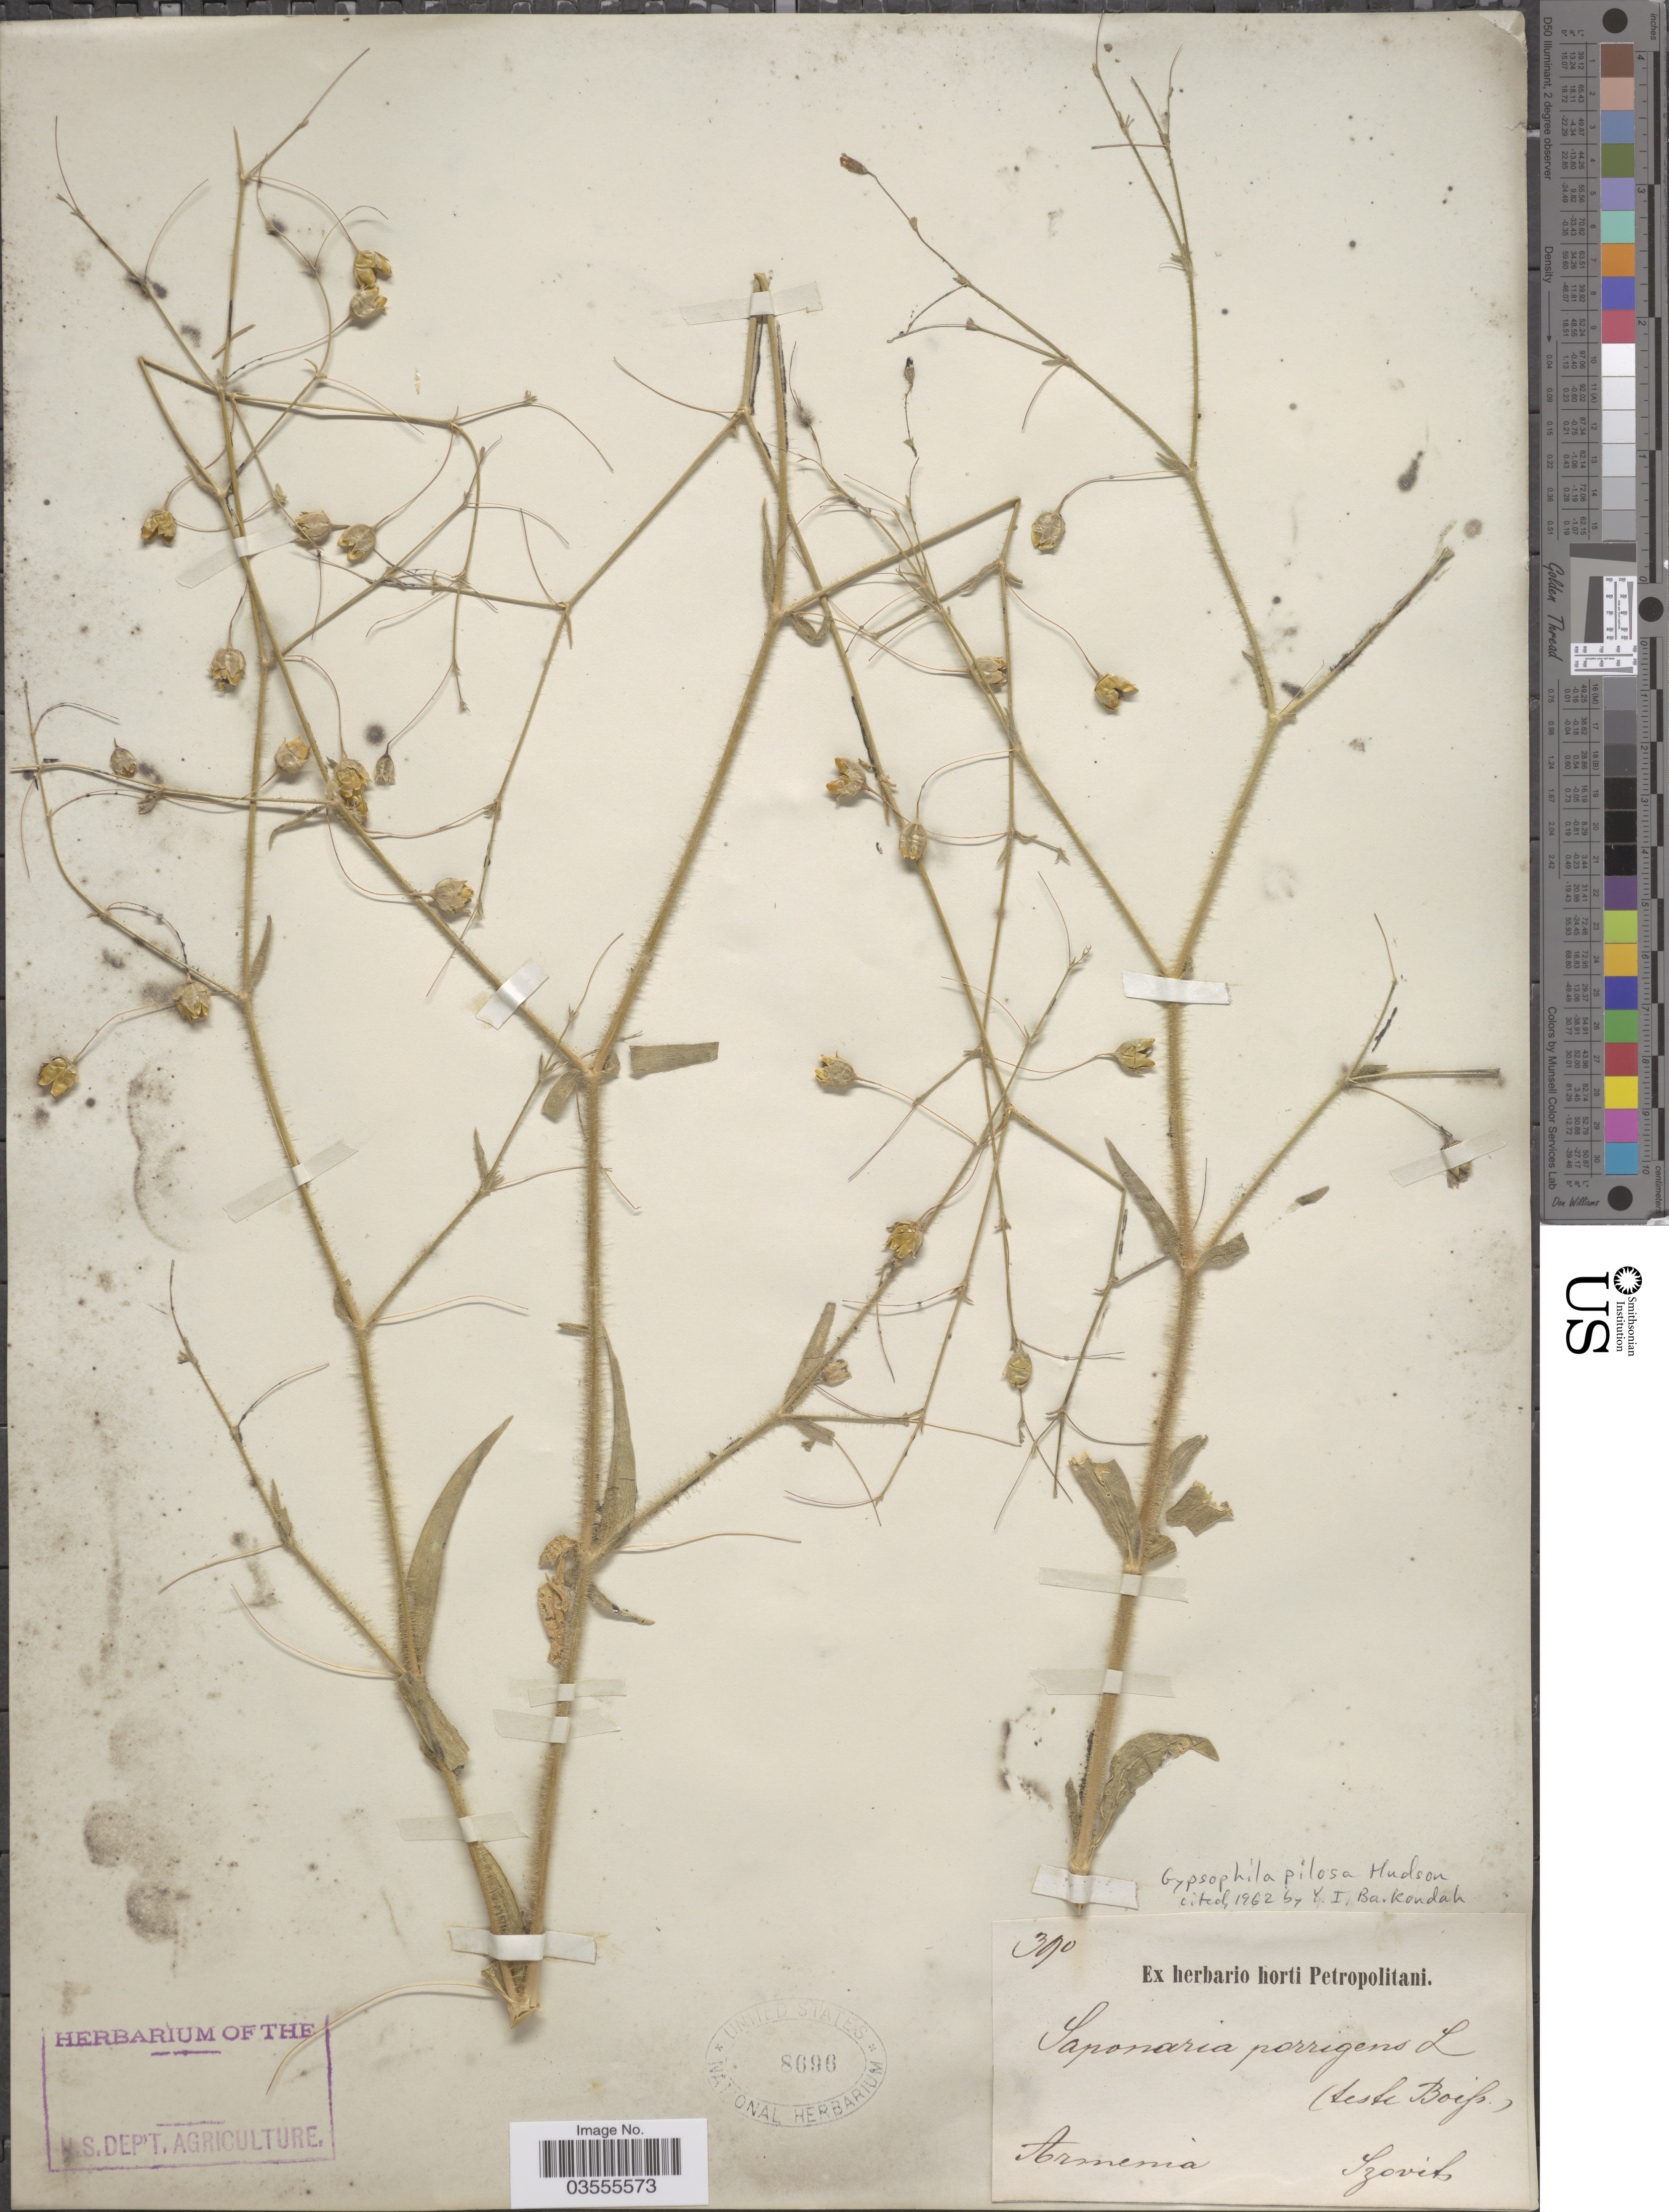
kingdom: Plantae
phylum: Tracheophyta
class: Magnoliopsida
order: Caryophyllales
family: Caryophyllaceae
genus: Gypsophila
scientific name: Gypsophila pilosa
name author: Huds.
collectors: Szovits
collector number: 390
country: Armenia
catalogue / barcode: US 8696